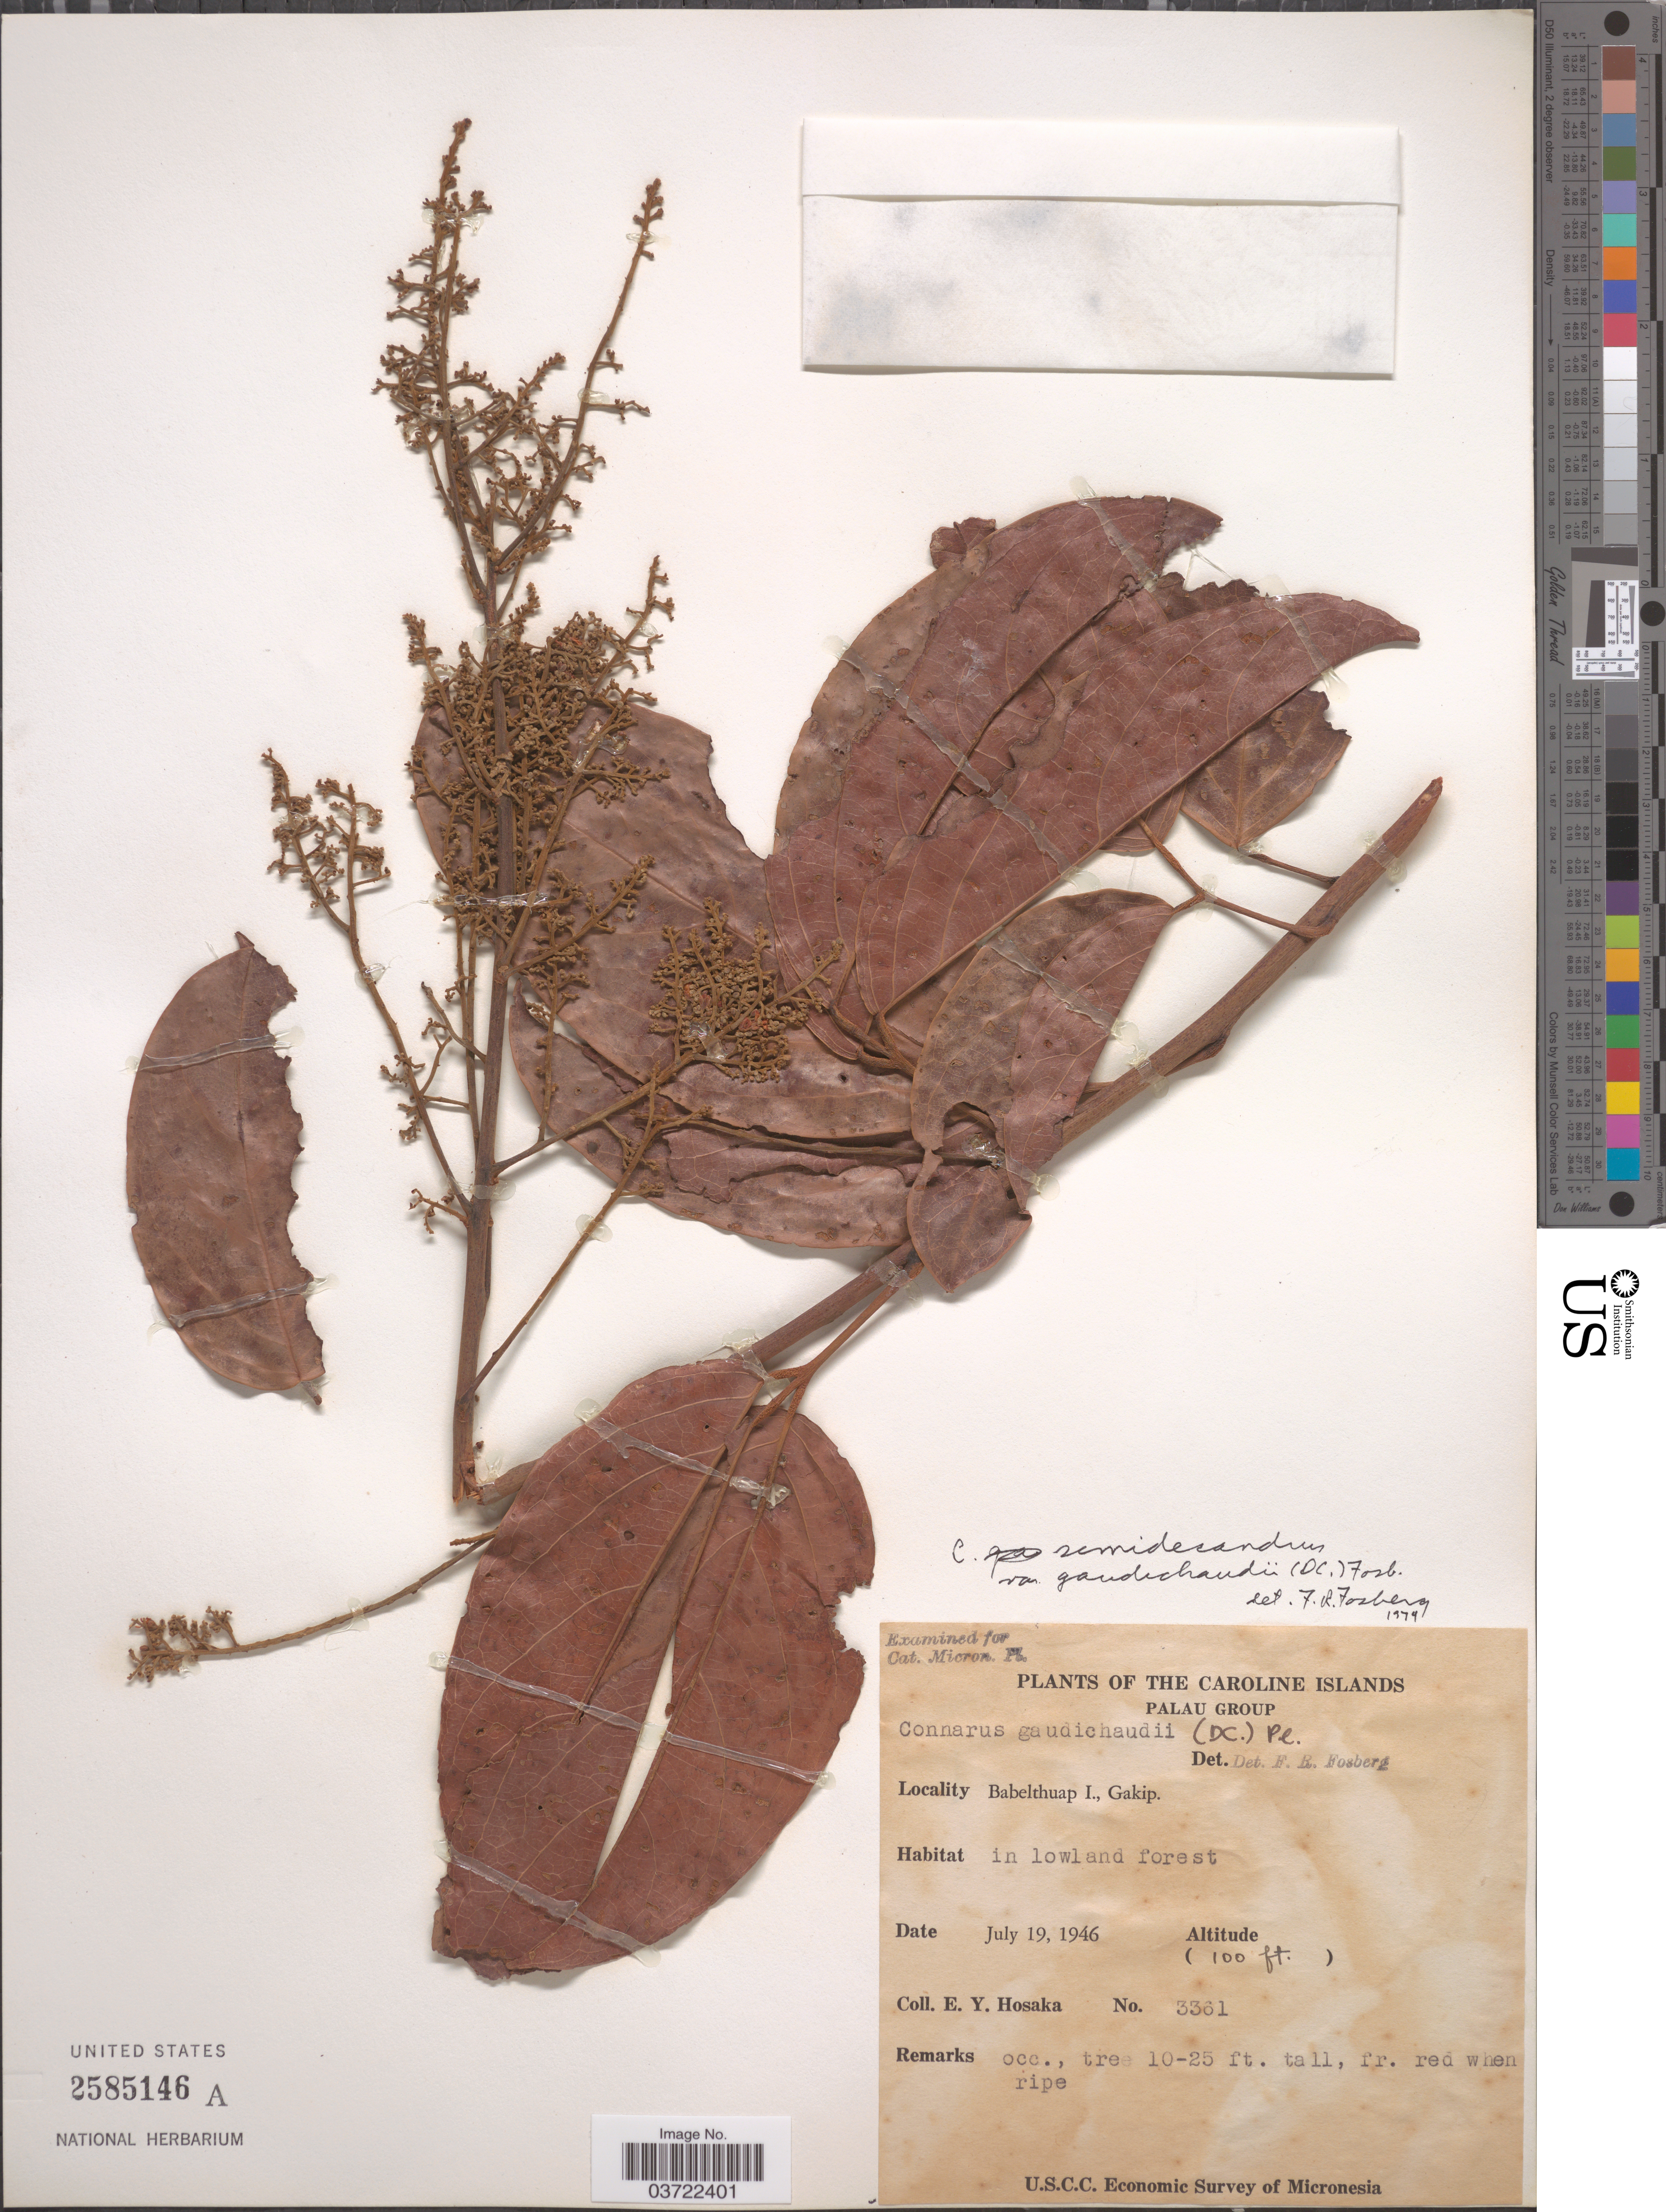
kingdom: Plantae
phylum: Tracheophyta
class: Magnoliopsida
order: Oxalidales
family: Connaraceae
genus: Connarus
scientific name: Connarus semidecandrus var. gaudichaudii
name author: (DC.) Fosberg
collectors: E. Y. Hosaka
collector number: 3361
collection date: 1946-07-19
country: Palau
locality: Caroline Islands. Palau Group. Babelthuap I., Gakip.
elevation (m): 30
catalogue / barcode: US 2585146A